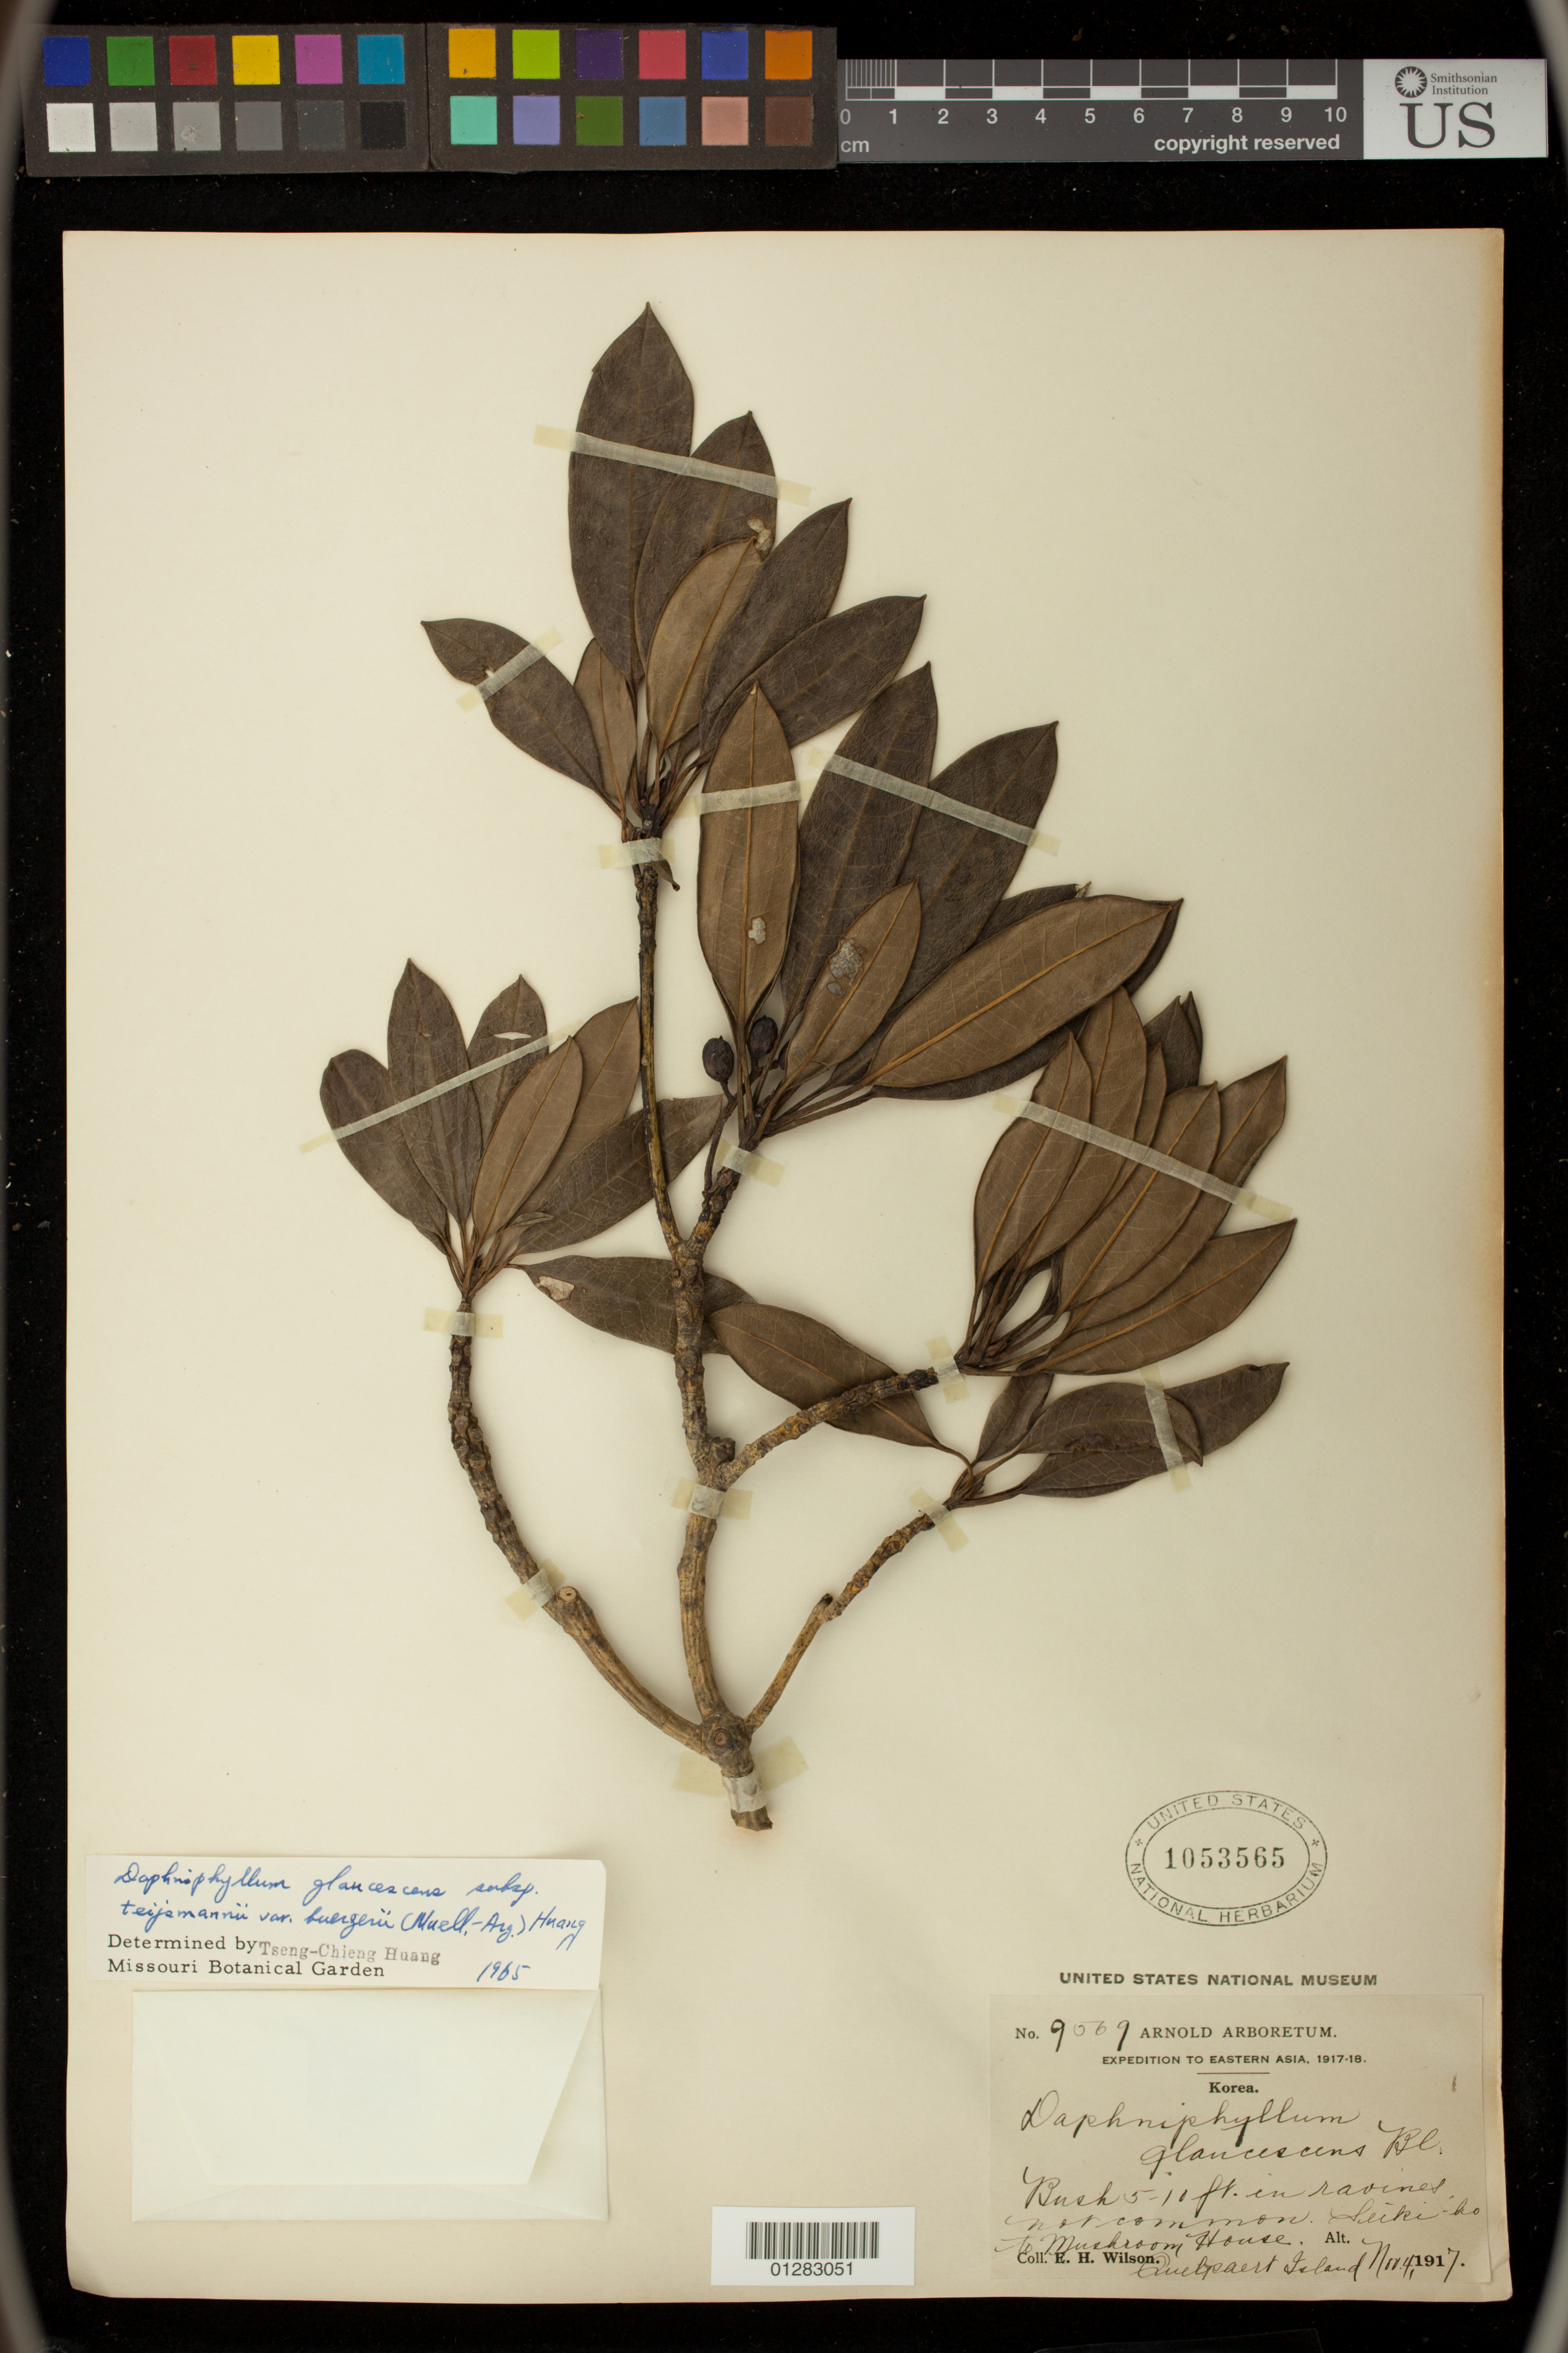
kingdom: Plantae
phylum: Tracheophyta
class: Magnoliopsida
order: Saxifragales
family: Daphniphyllaceae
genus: Daphniphyllum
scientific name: Daphniphyllum glaucescens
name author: Blume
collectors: E. H. Wilson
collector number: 9069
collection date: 1917-11-04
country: South Korea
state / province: Jeju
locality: Quelpaert Island (= Cheju Island)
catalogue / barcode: US 1053565